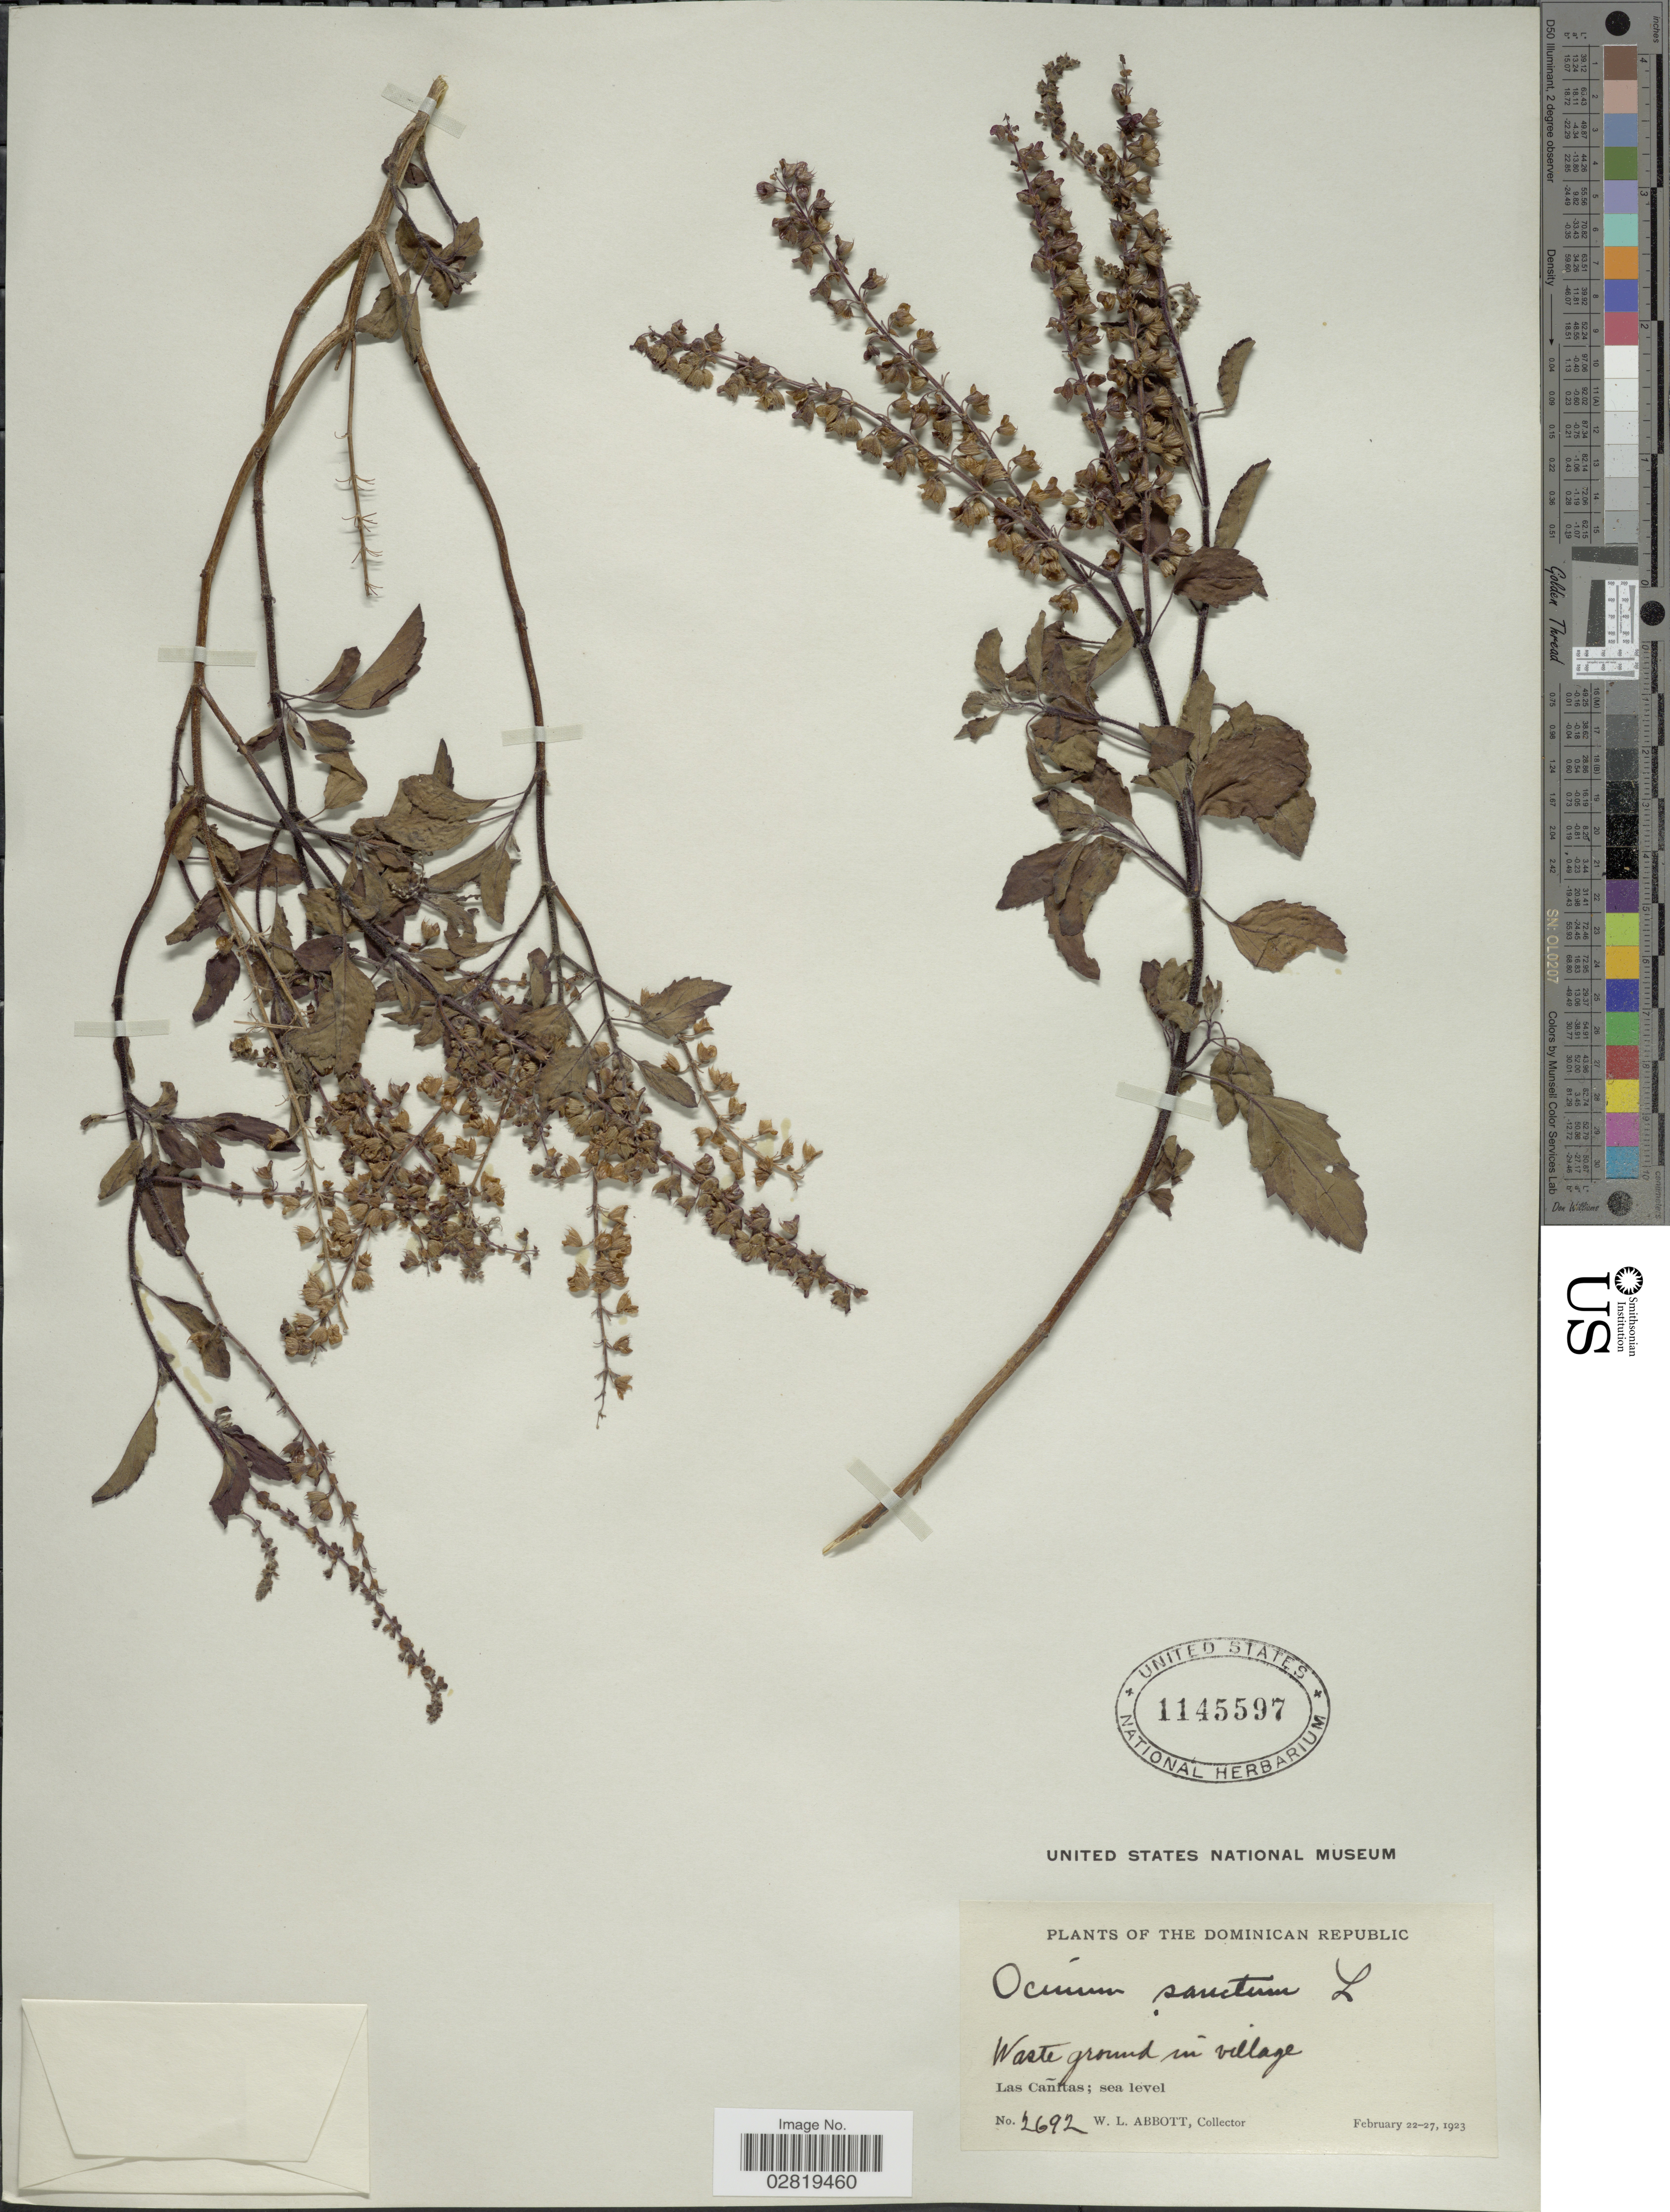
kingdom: Plantae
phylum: Tracheophyta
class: Magnoliopsida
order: Lamiales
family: Lamiaceae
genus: Ocimum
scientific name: Ocimum sanctum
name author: L.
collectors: W. L. Abbott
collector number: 2692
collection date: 1923-02-22/1923-02-27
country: Dominican Republic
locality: Waste ground in village, Las Cañitas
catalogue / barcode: US 1145597